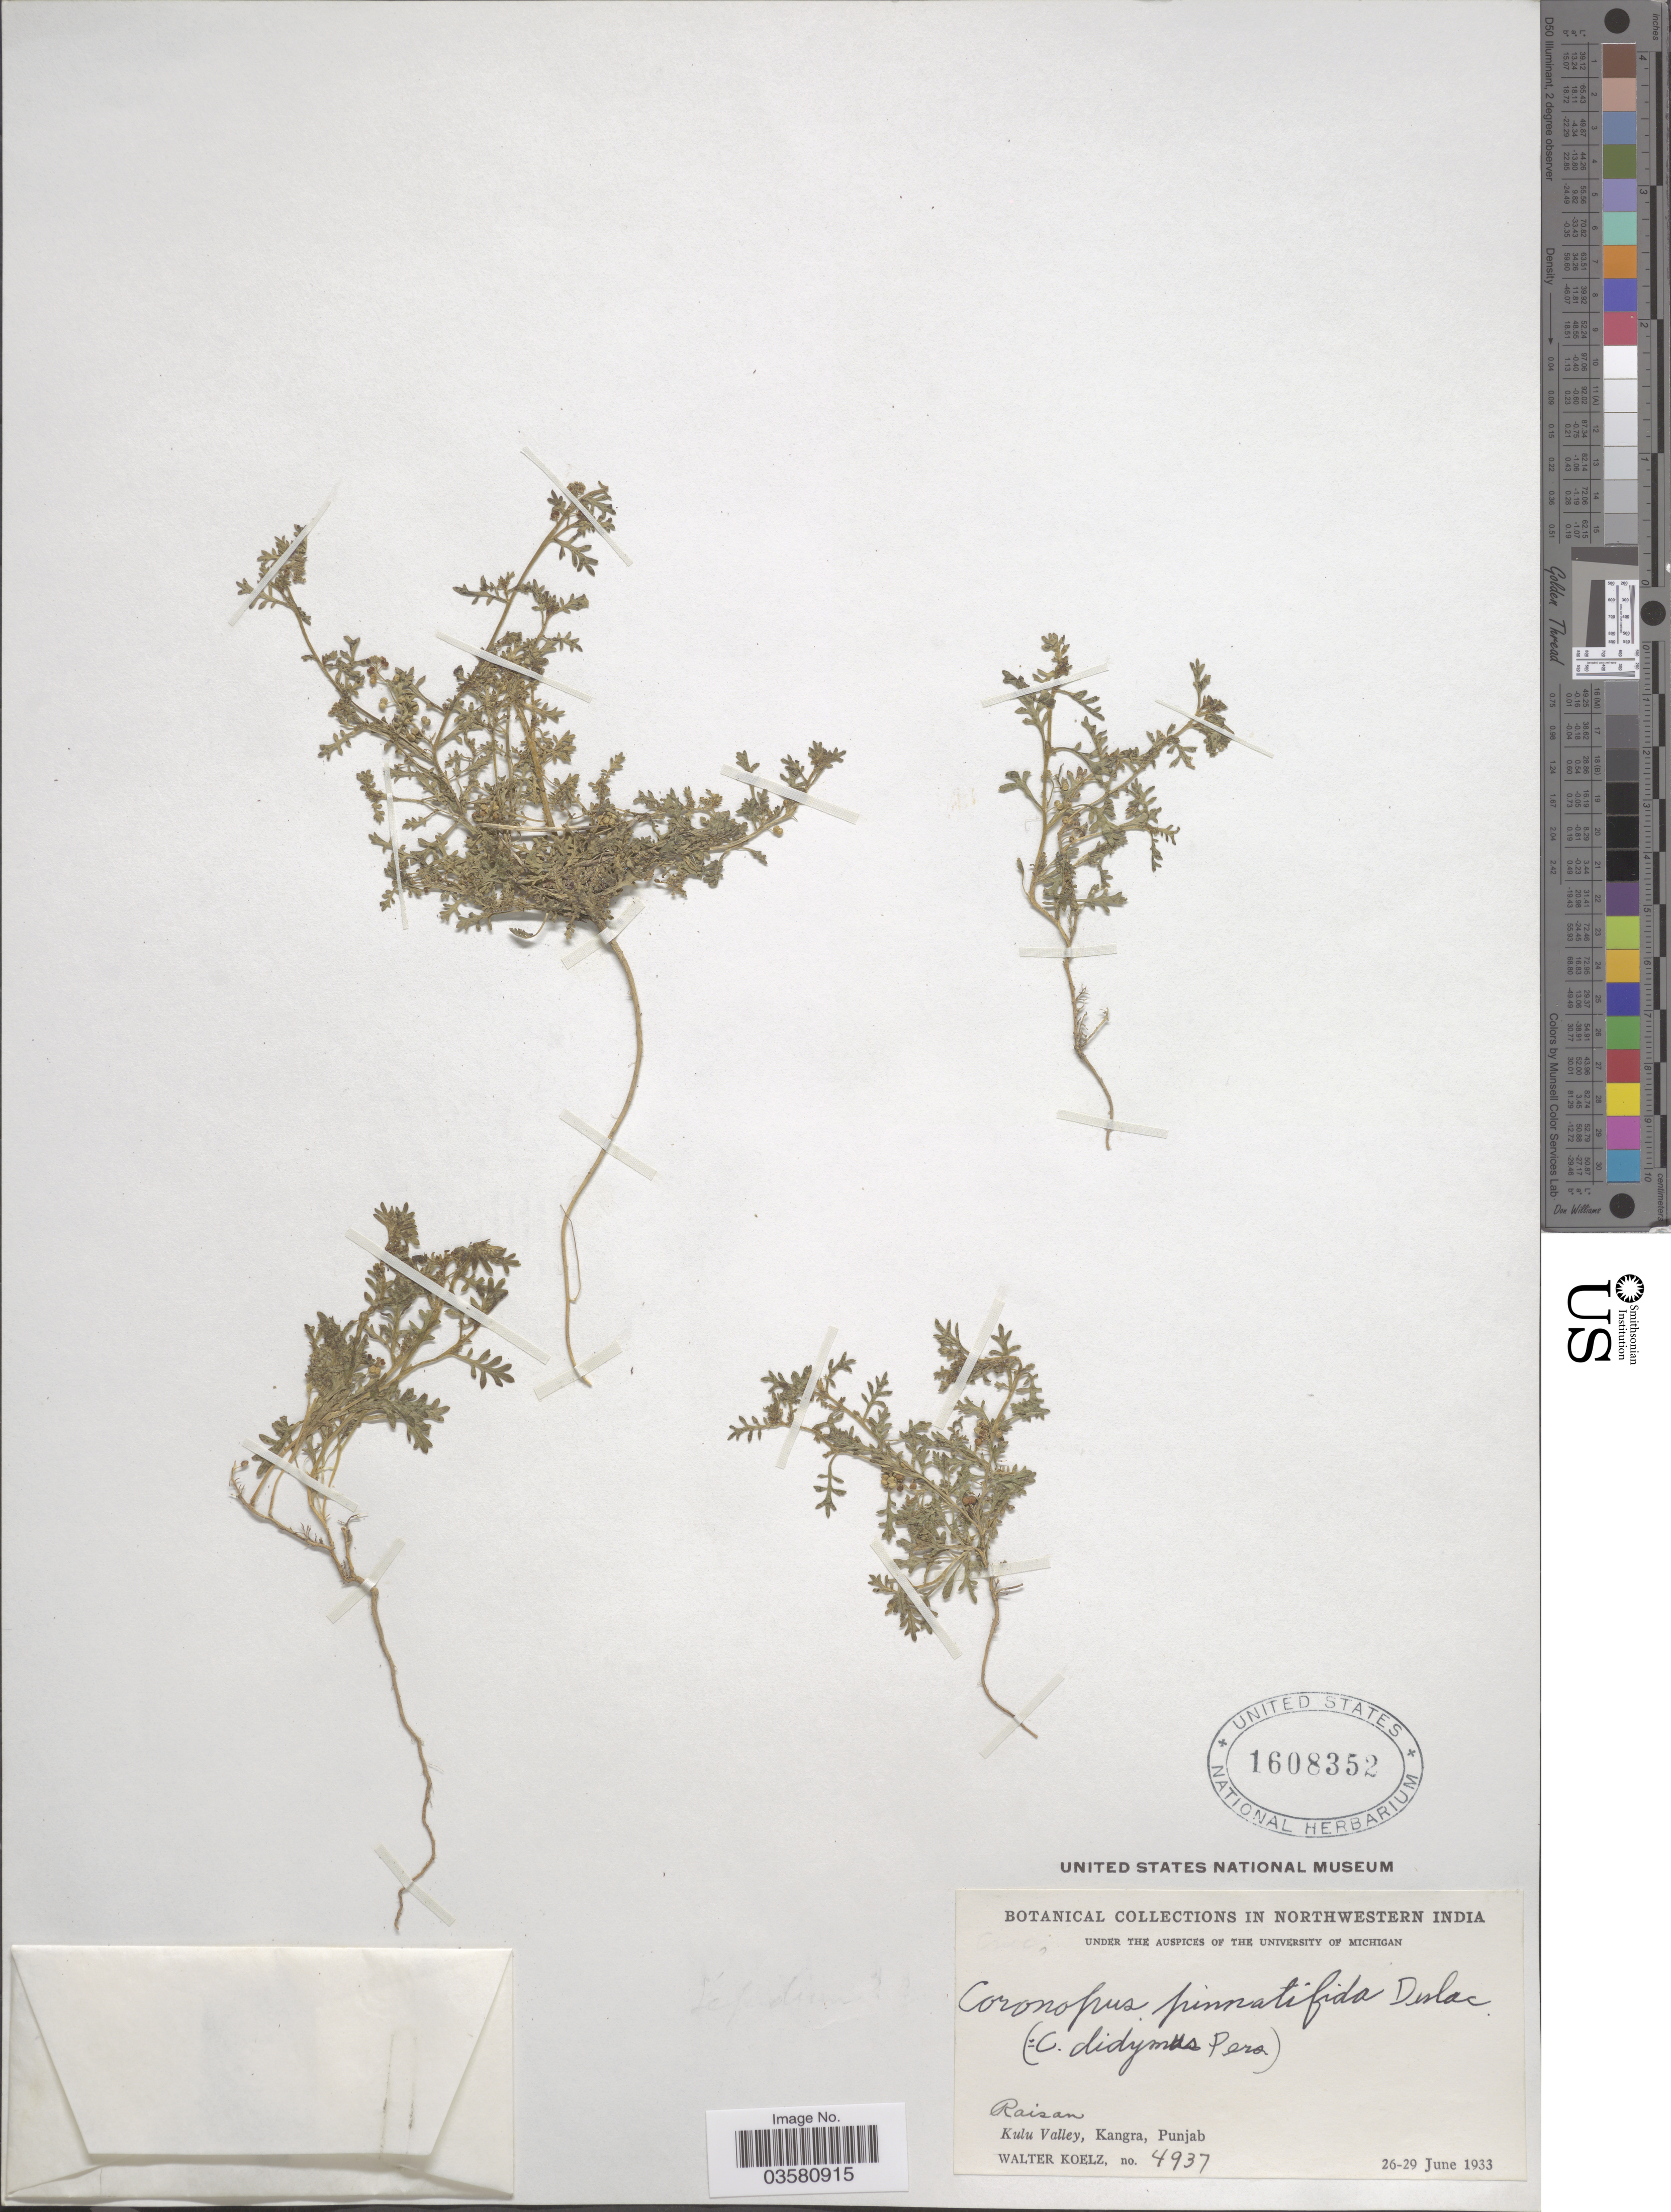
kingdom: Plantae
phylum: Tracheophyta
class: Magnoliopsida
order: Brassicales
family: Brassicaceae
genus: Lepidium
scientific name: Lepidium didymum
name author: L.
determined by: Strong, M. T., (US), Smithsonian Institution - National Museum of Natural History (UNITED STATES)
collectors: W. N. Koelz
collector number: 4937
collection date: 1933-06-26/1933-06-29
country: India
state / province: Punjab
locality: Northwestern India. Raisan, Kulu Valley, Kangra.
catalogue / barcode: US 1608352